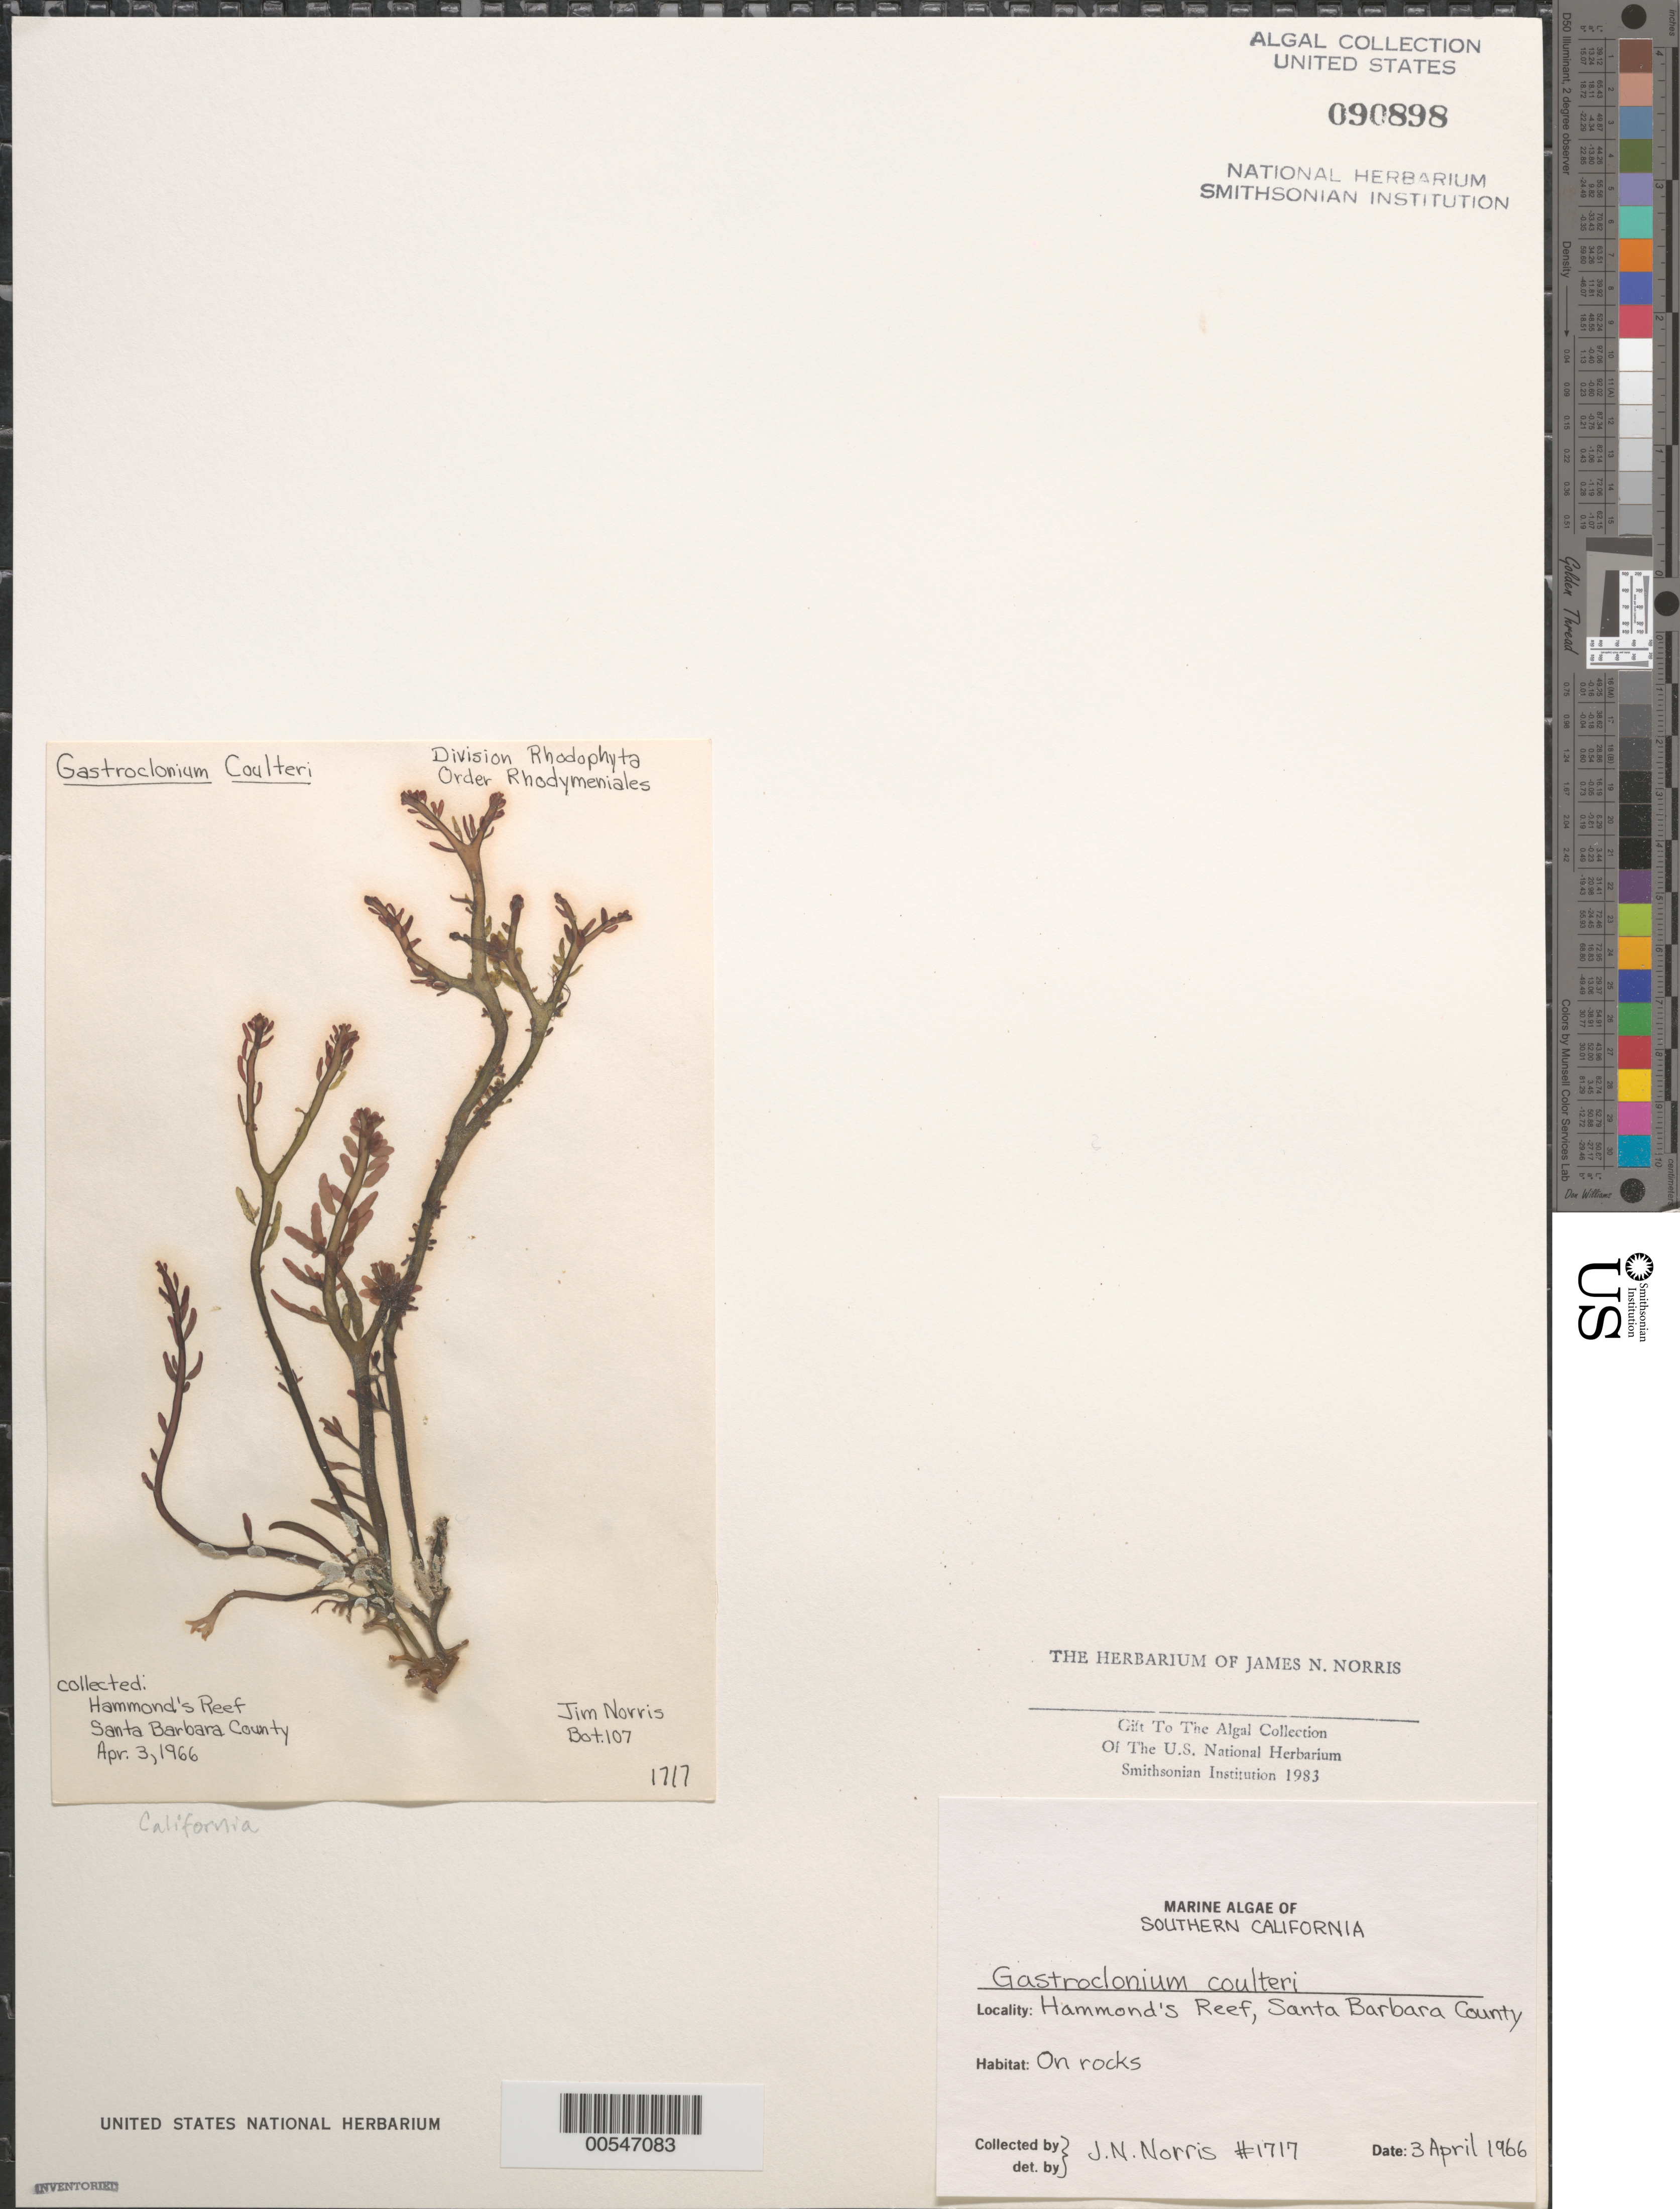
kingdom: Plantae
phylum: Rhodophyta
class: Florideophyceae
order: Rhodymeniales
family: Champiaceae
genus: Neogastroclonium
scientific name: Neogastroclonium subarticulatum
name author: (Turner) L. Le Gall et al.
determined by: Algae name updating Project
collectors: J. N. Norris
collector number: JN-1717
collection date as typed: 03 Apr 1966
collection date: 1966-04-03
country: United States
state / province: California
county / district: Santa Barbara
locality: Hammond's Reef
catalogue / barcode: US 90898